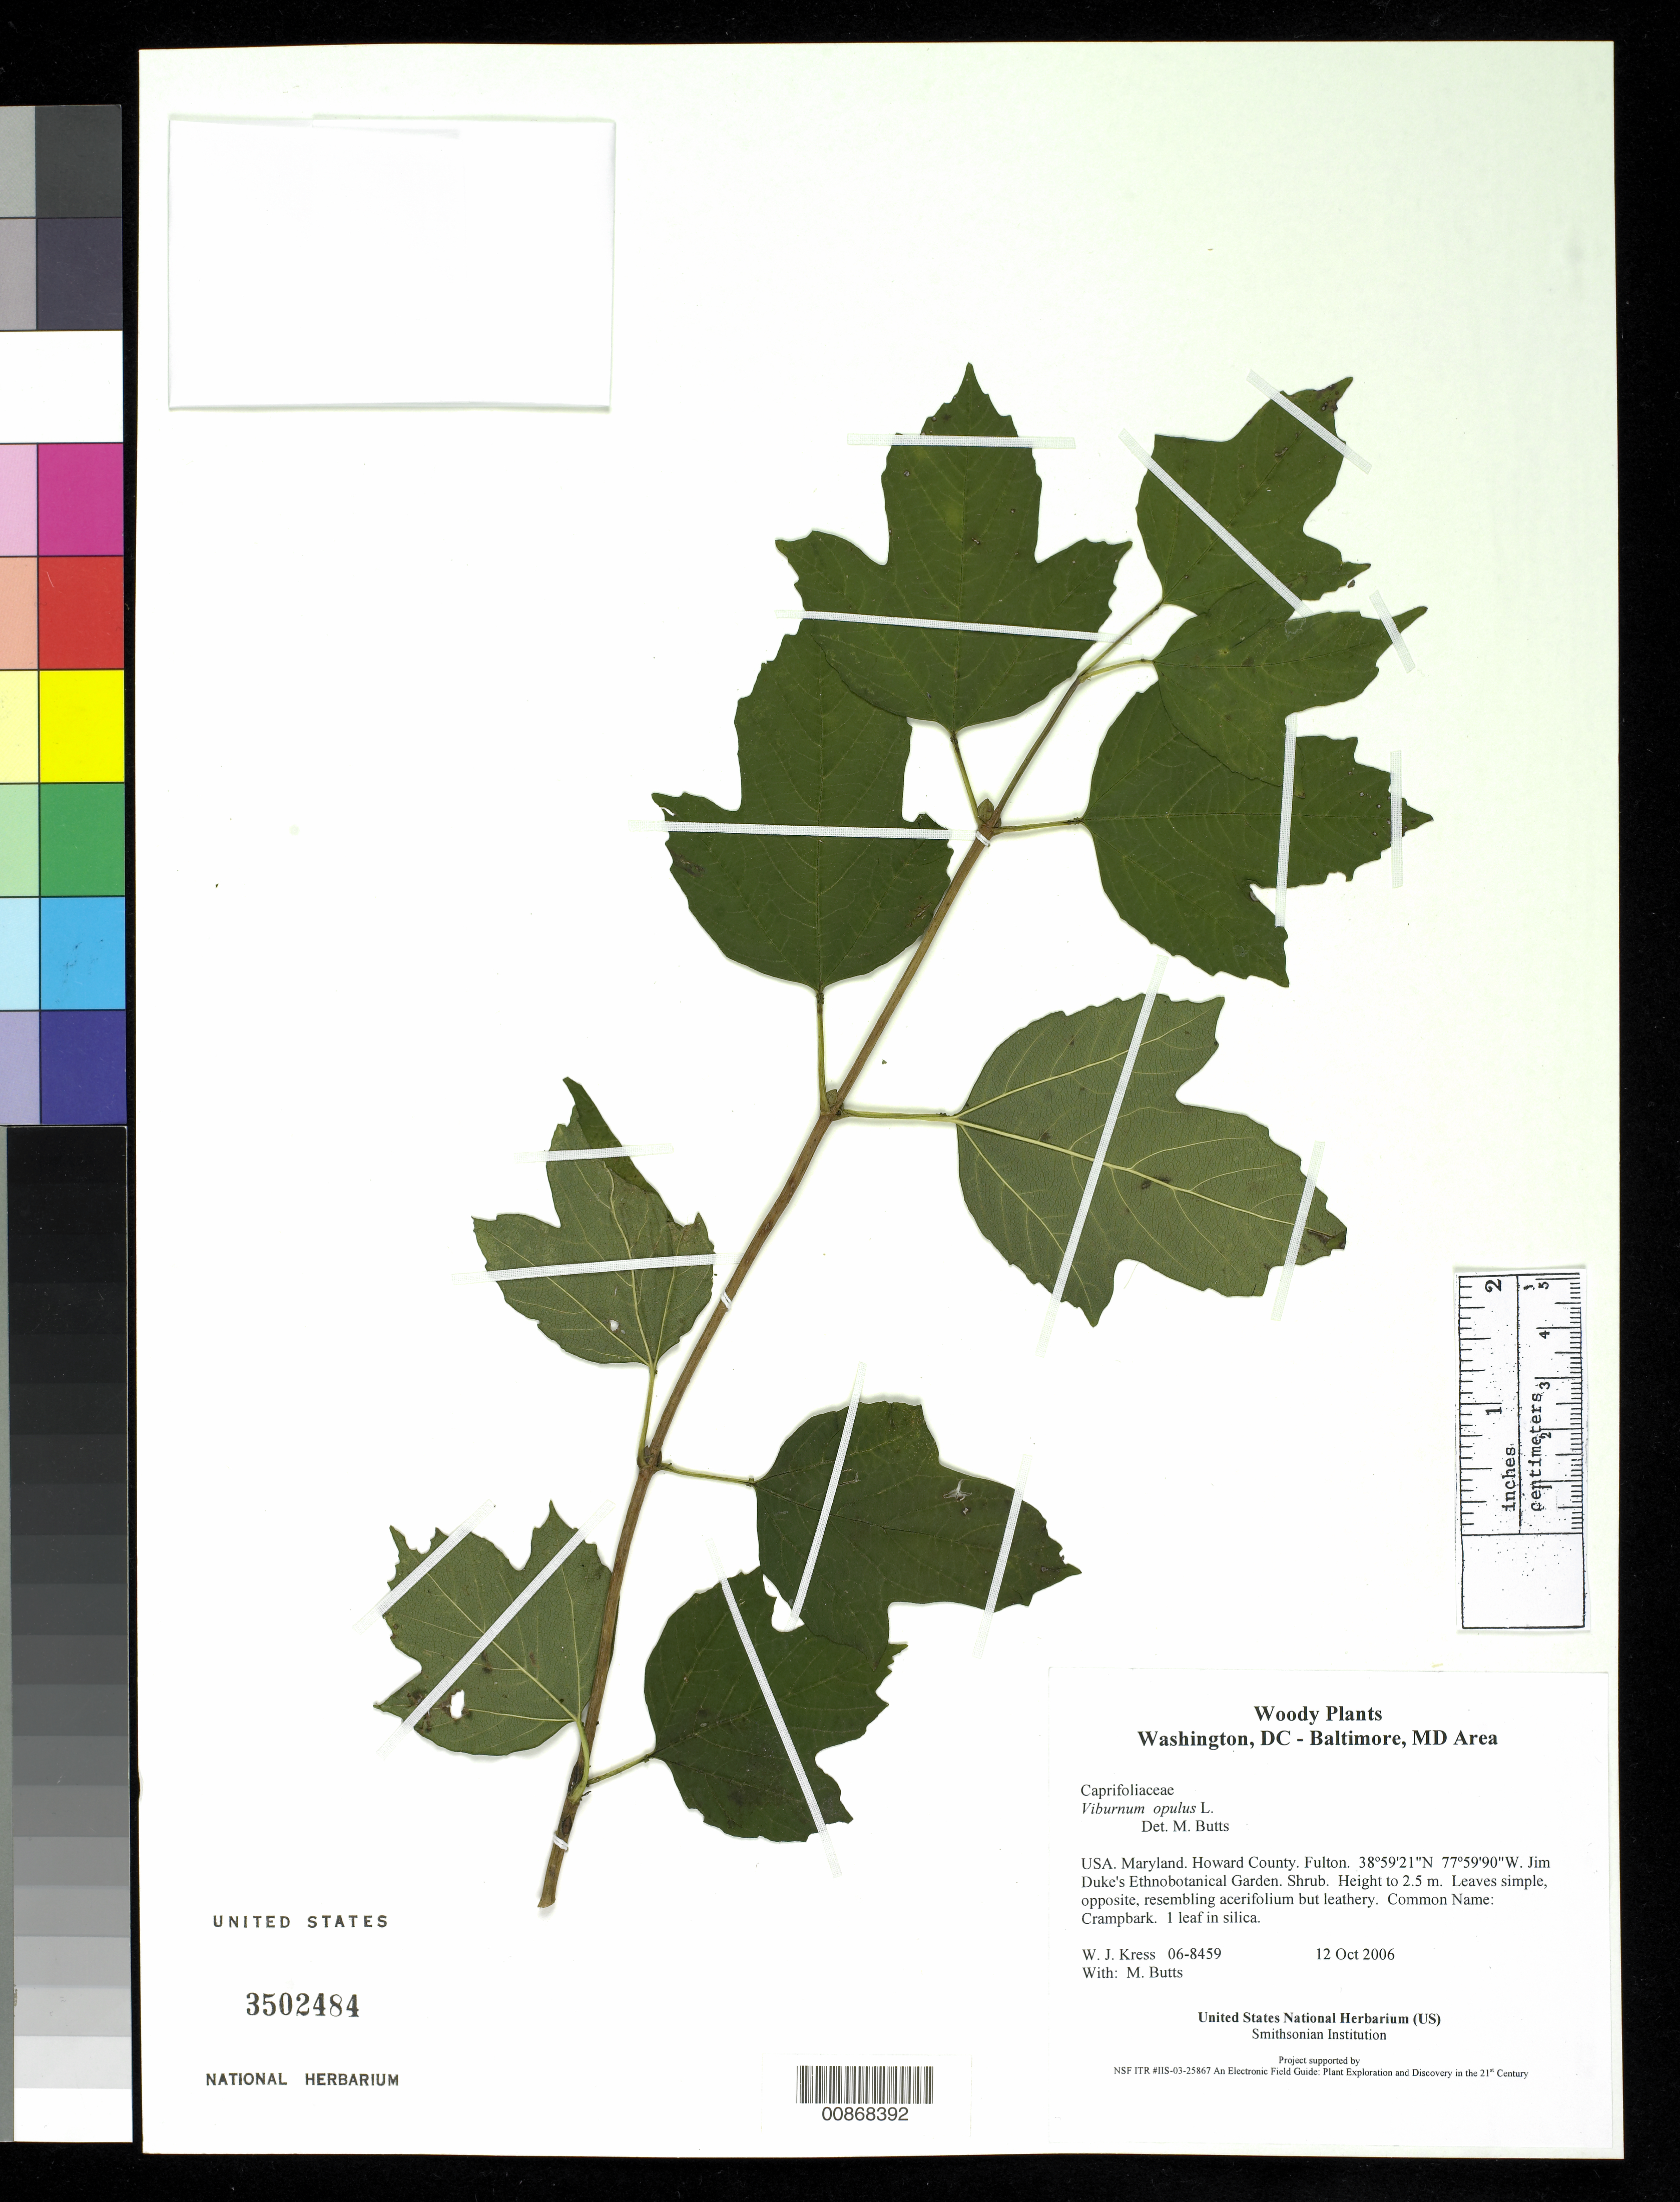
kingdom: Plantae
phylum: Tracheophyta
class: Magnoliopsida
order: Dipsacales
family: Viburnaceae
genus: Viburnum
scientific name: Viburnum opulus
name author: L.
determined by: Butts, M. B.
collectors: W. J. Kress & M. B. Butts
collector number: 06-8459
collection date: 2006-10-12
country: United States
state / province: Maryland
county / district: Howard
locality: Fulton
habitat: Jim Duke's Ethnobotanical Garden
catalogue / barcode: US 3502484